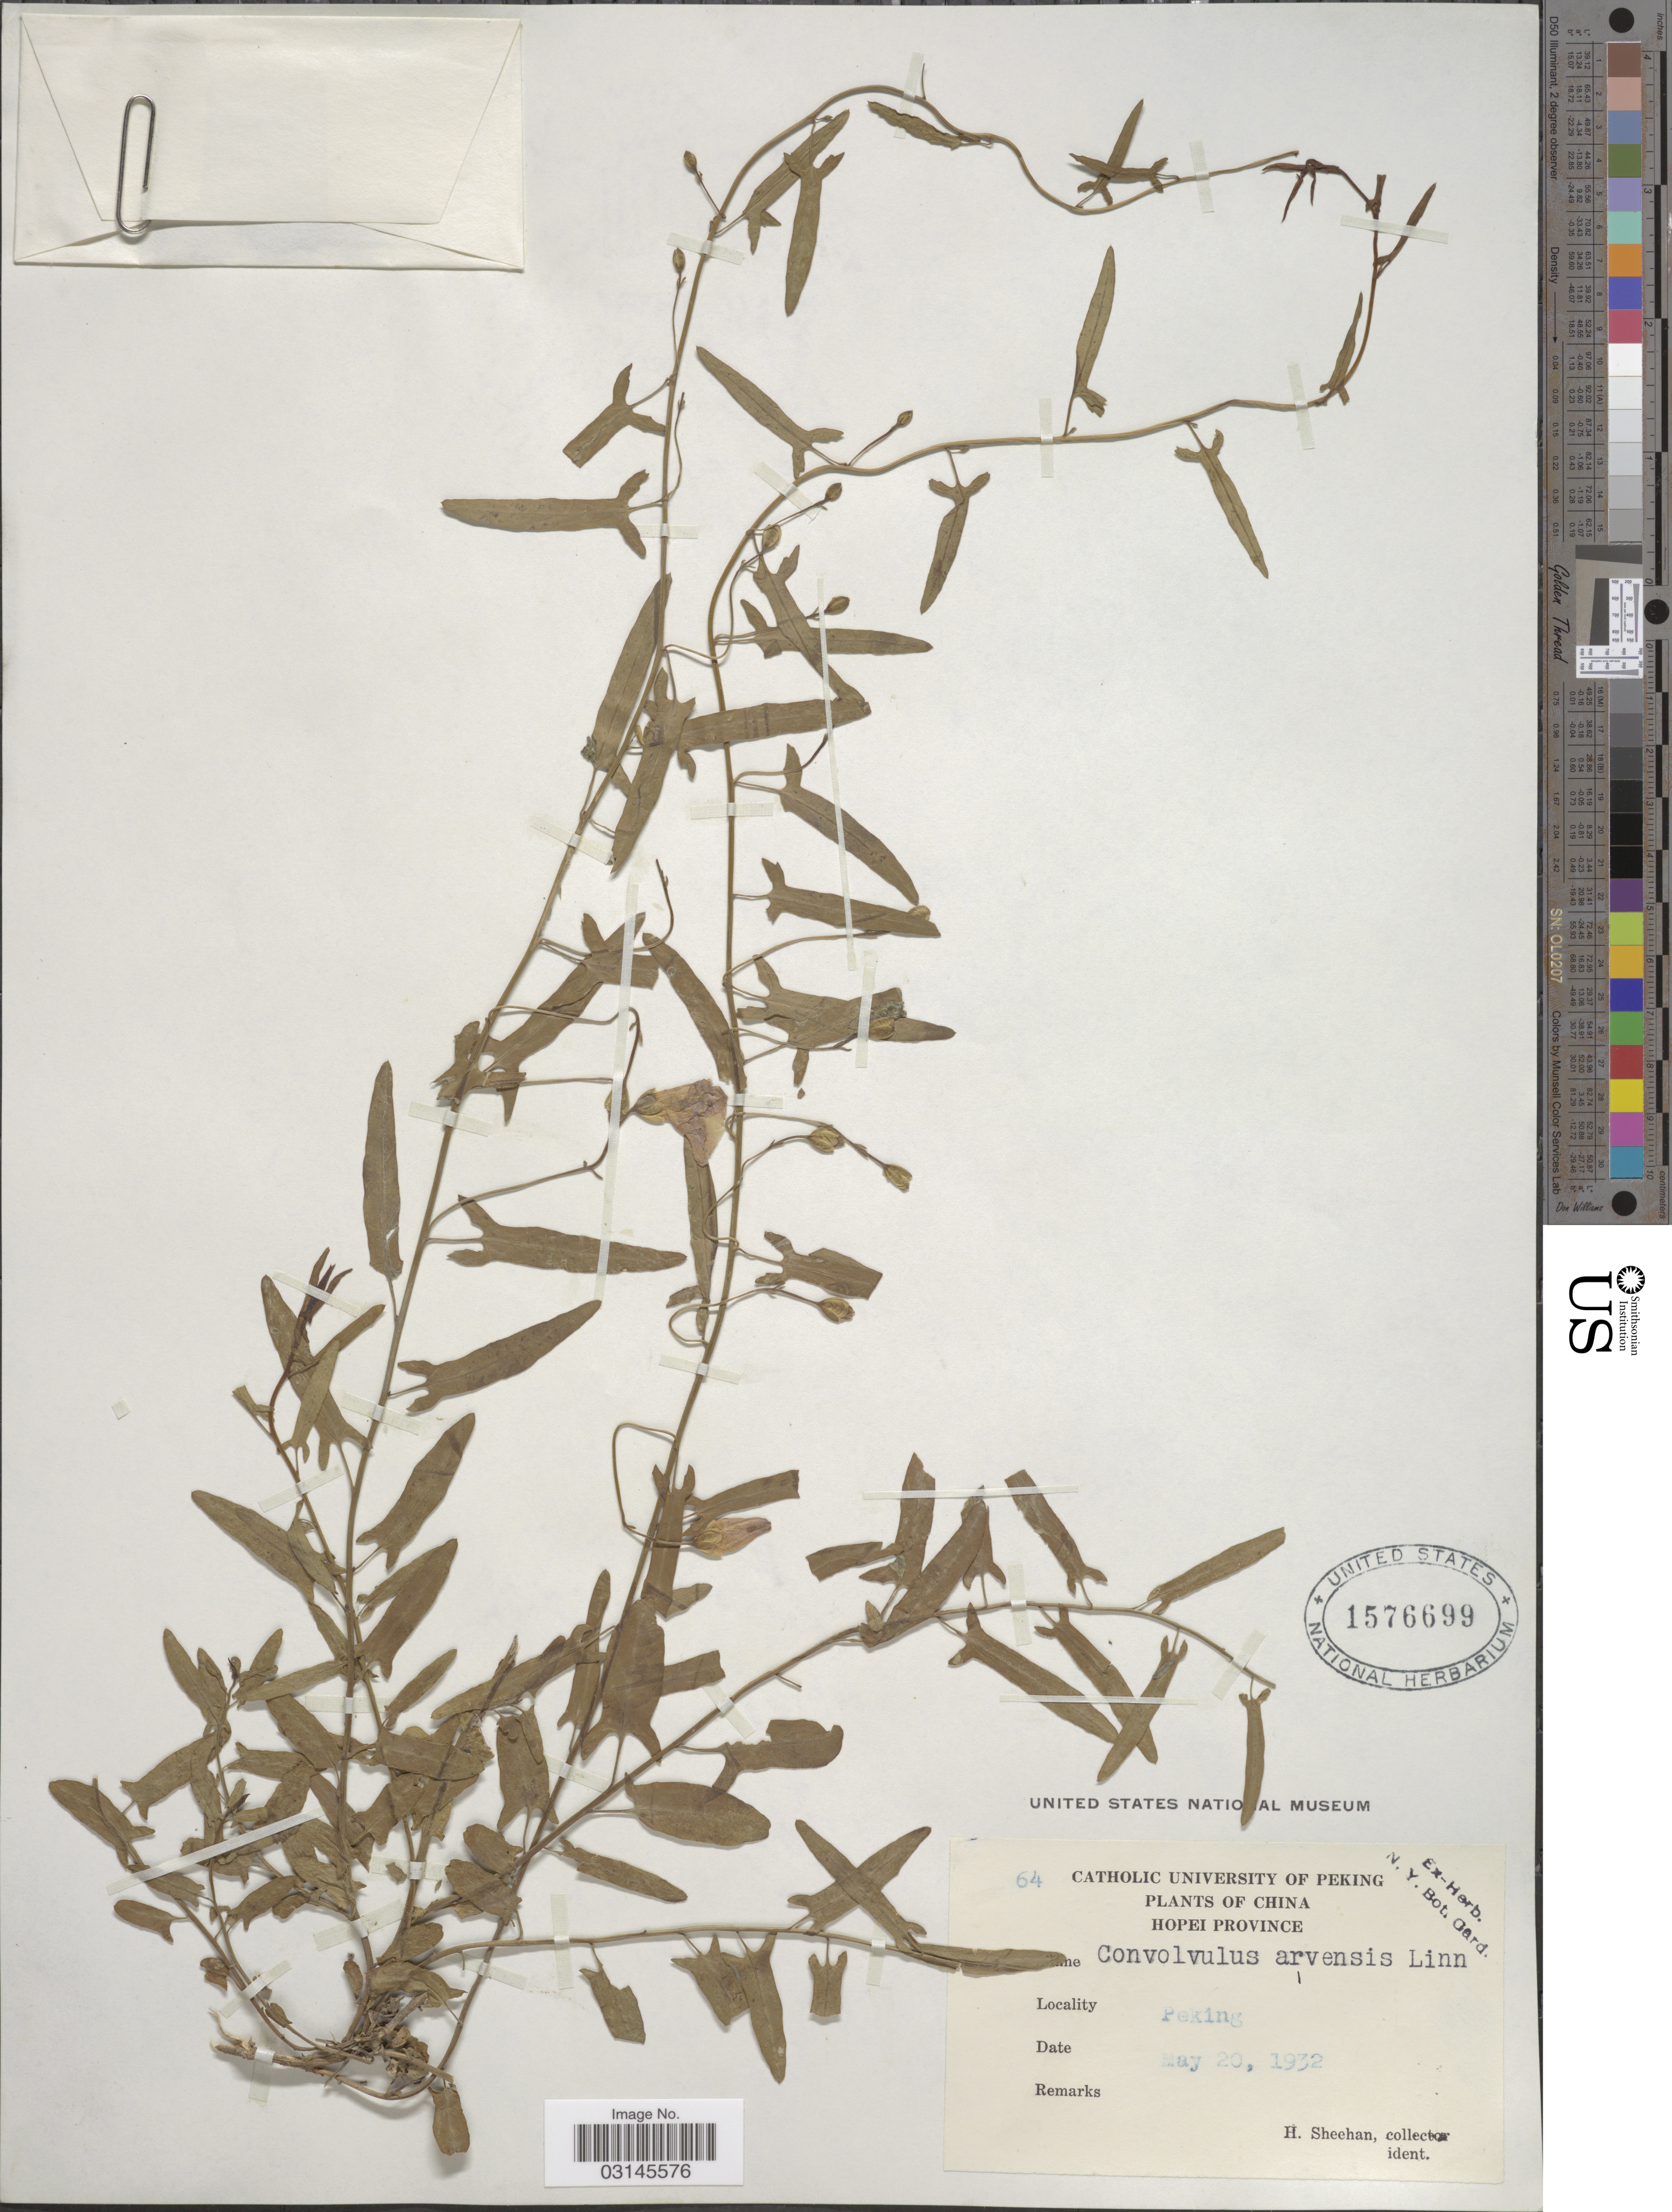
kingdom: Plantae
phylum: Tracheophyta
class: Magnoliopsida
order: Solanales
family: Convolvulaceae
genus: Convolvulus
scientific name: Convolvulus arvensis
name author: L.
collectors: H. Sheehan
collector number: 64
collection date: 1932-05-20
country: China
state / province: Beijing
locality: Peking.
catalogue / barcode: US 1576699